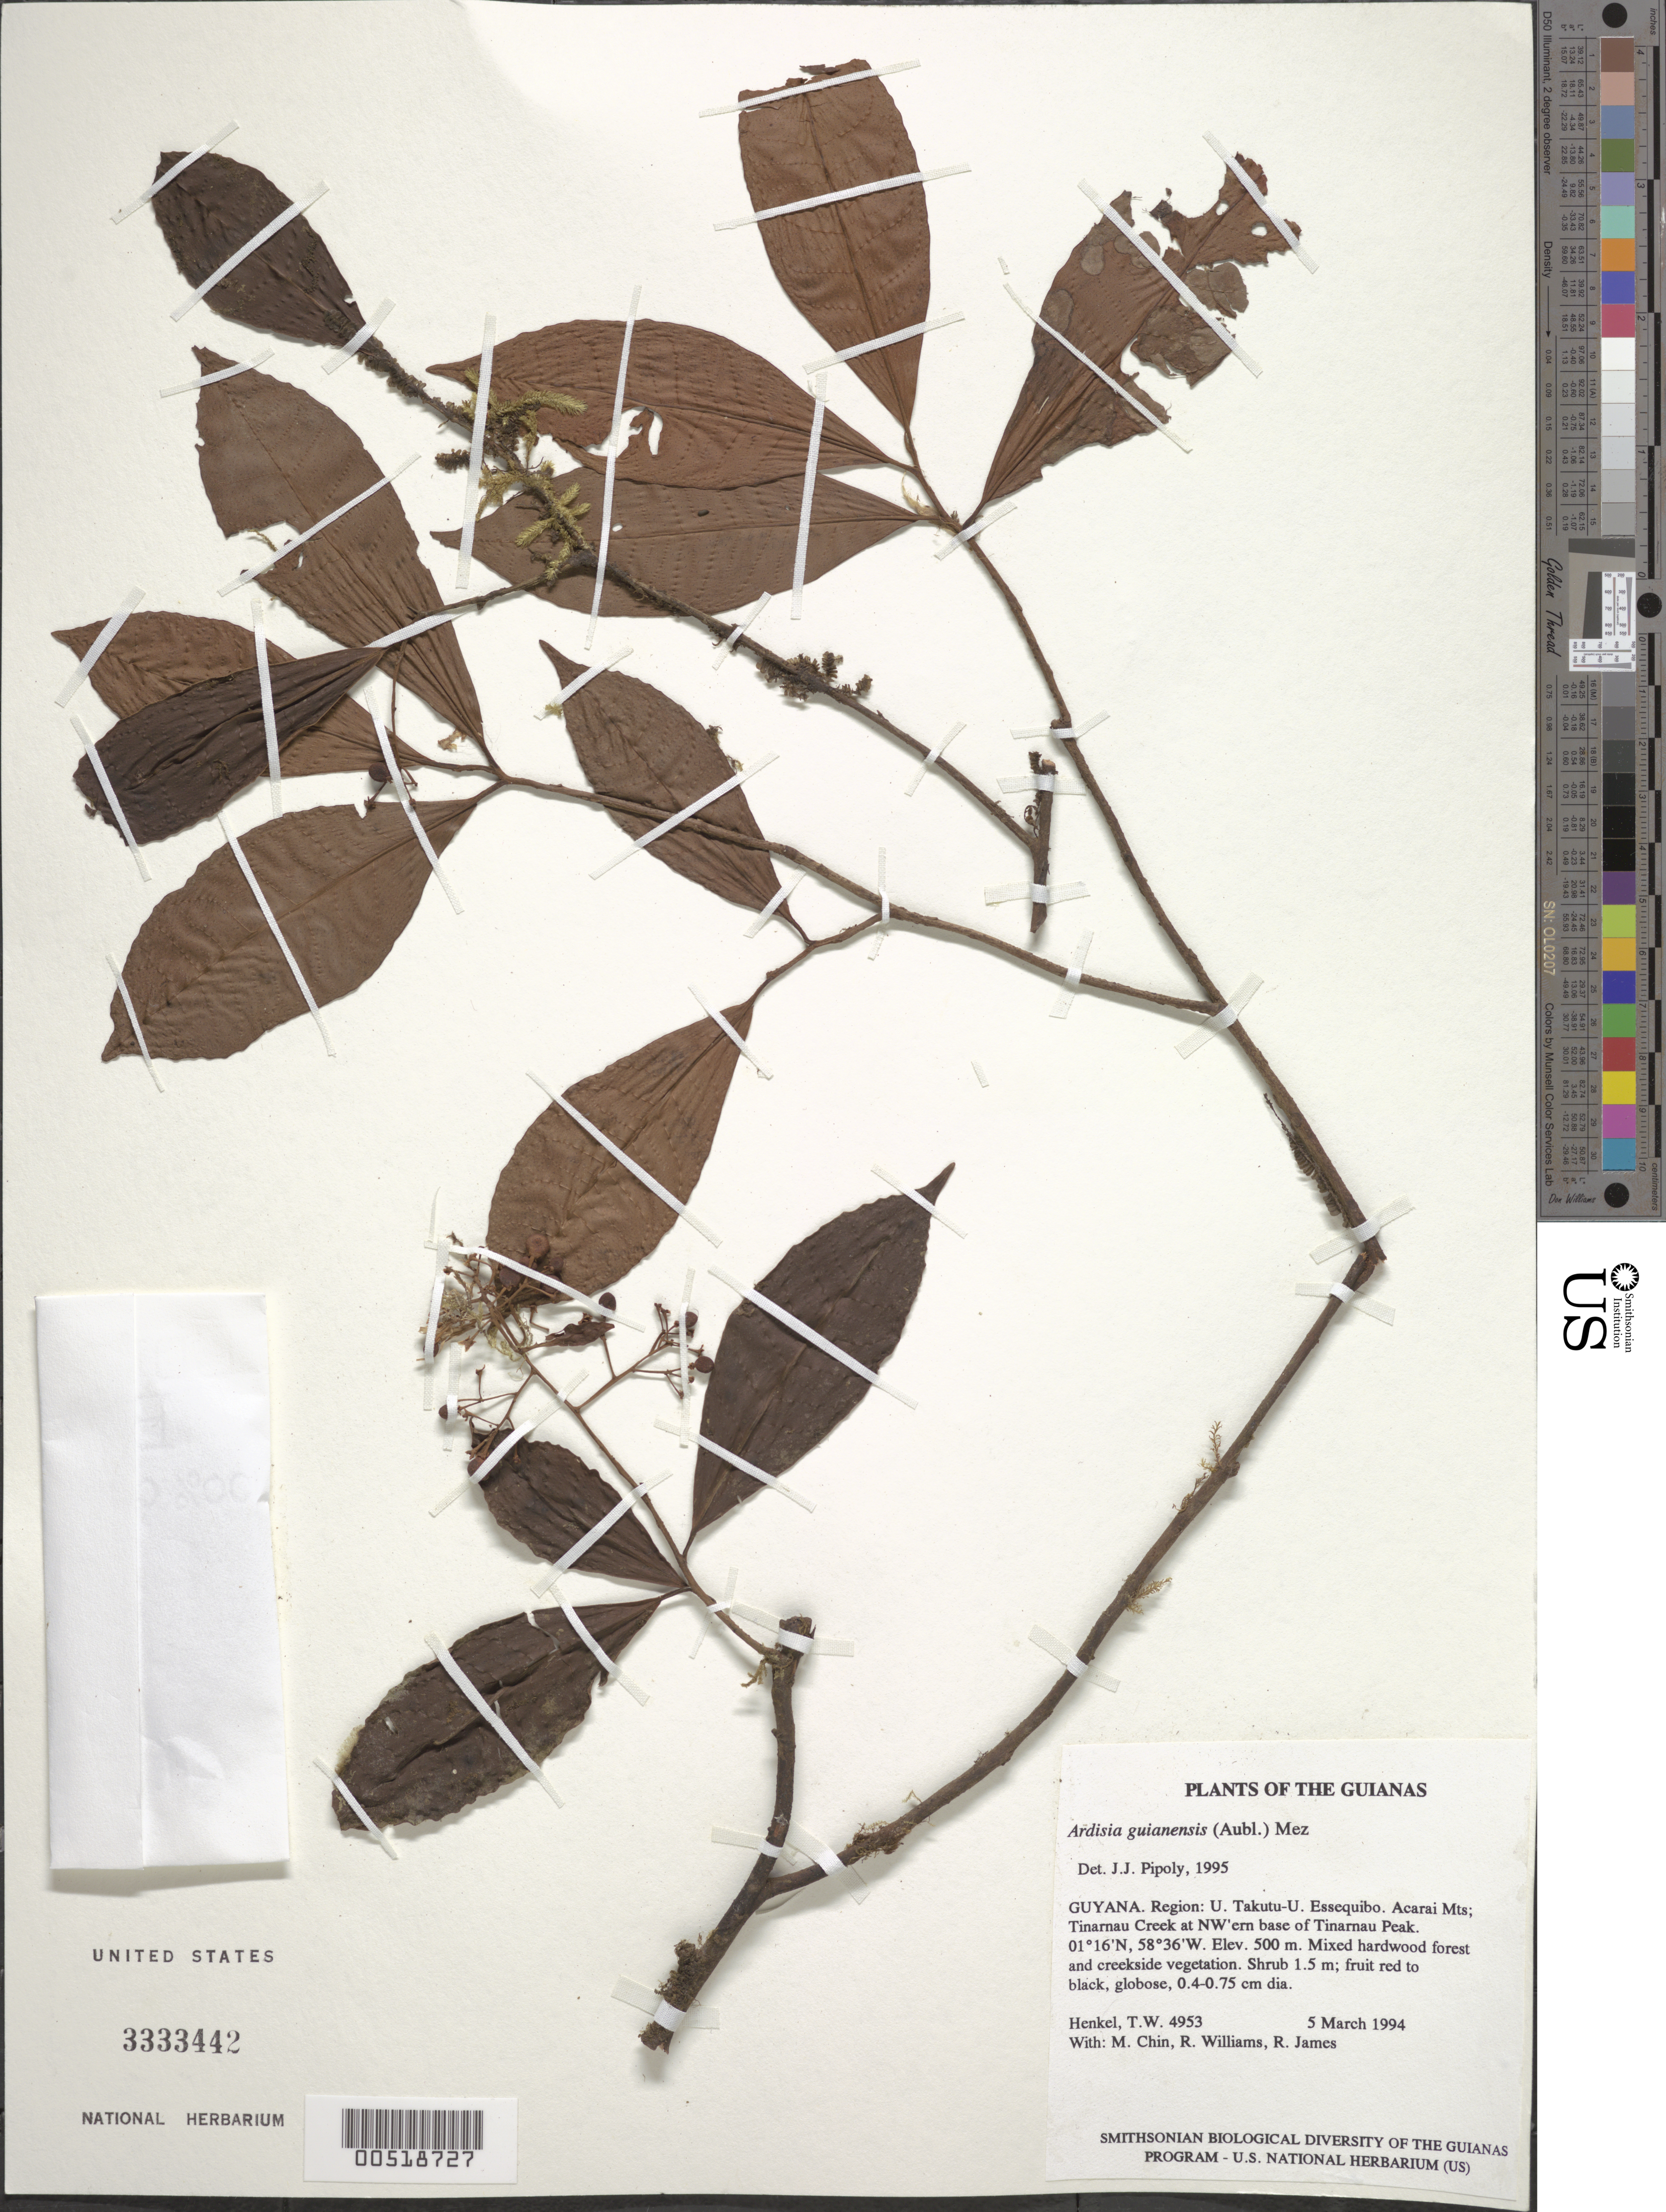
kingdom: Plantae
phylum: Tracheophyta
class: Magnoliopsida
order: Ericales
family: Primulaceae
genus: Ardisia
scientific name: Ardisia guianensis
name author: (Aubl.) Mez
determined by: Pipoly, J. J., III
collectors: T. Henkel, M. Chin, R. Williams & R. James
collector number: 4953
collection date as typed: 5 March 1994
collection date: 1994-03-05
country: Guyana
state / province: U. Takutu-U. Essequibo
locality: Acarai Mts; Tinarnau Creek at northwestern base of Tinarnau Peak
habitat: Mixed hardwood forest and creekside vegetation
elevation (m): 500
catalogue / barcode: US 3333442